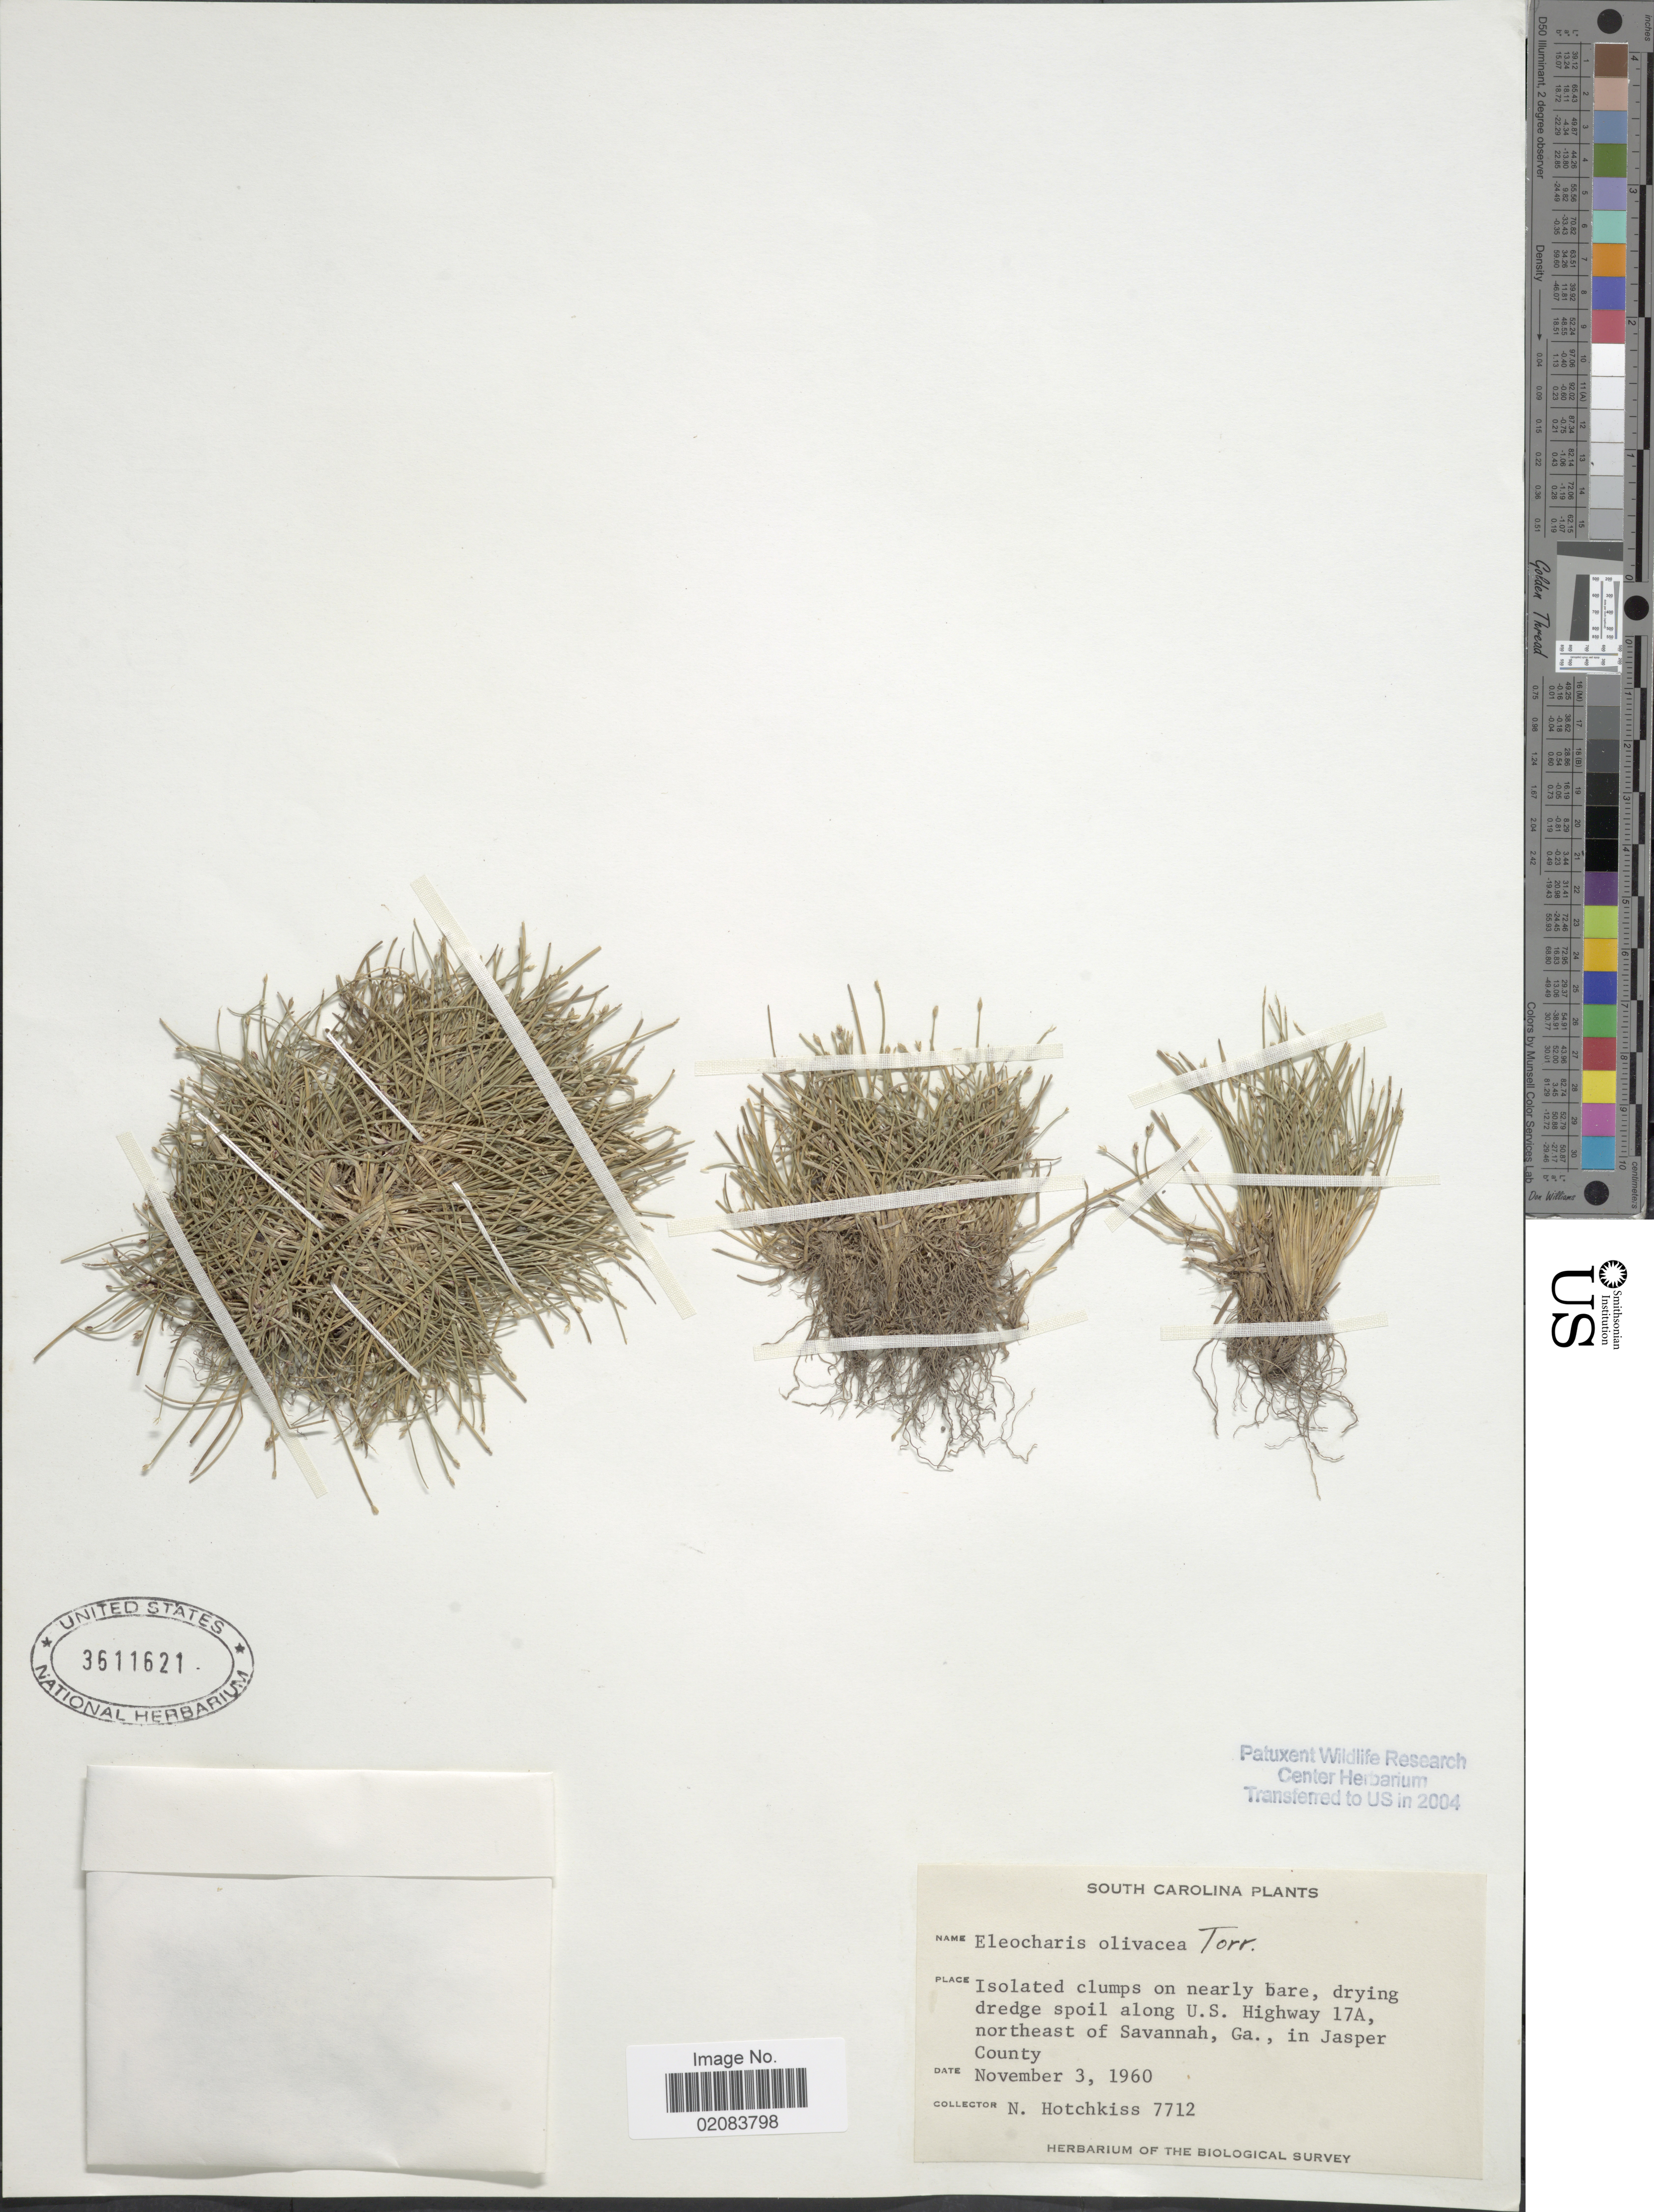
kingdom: Plantae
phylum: Tracheophyta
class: Liliopsida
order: Poales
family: Cyperaceae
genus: Eleocharis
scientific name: Eleocharis olivacea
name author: Torr.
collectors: N. Hotchkiss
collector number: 7712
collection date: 1960-11-03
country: United States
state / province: South Carolina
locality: Along U. S. Highway 17A, northeast of Savannah, Ga., in Jasper County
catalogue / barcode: US 3611621